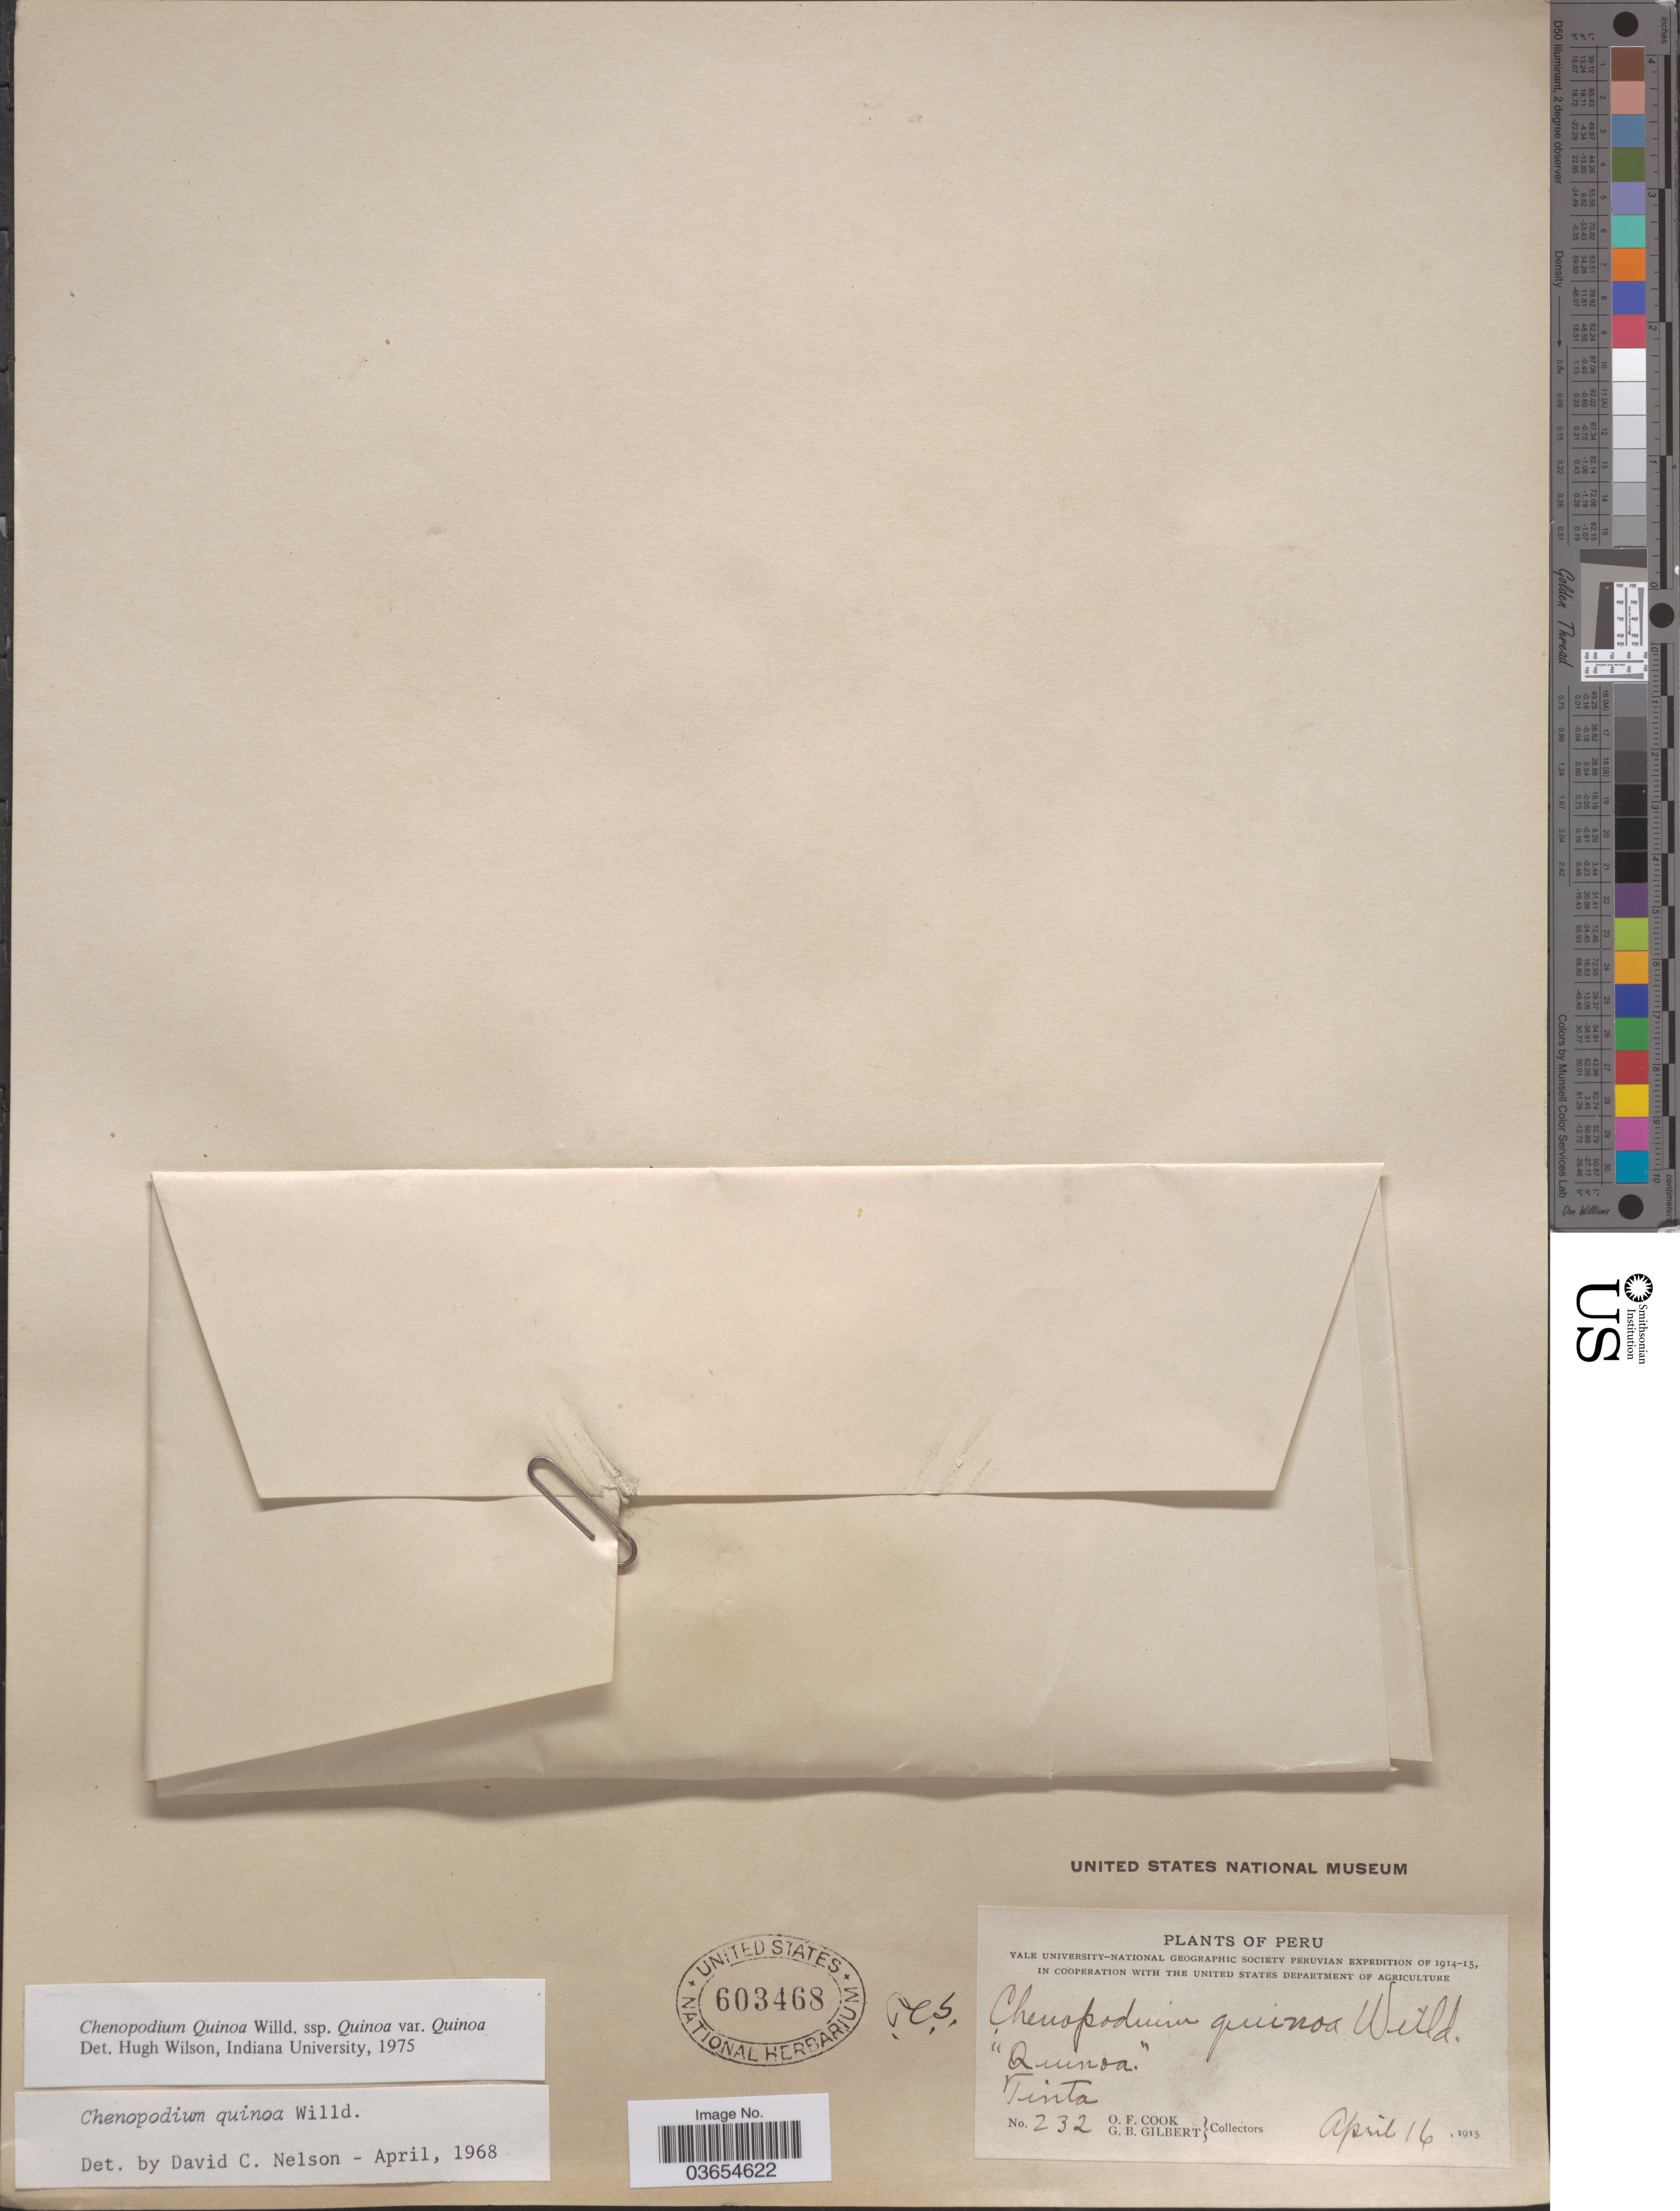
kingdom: Plantae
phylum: Tracheophyta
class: Magnoliopsida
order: Caryophyllales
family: Amaranthaceae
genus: Chenopodium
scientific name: Chenopodium quinoa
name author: Willd.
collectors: O. F. Cook & G. B. Gilbert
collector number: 232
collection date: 1915-04-16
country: Peru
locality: Tinta.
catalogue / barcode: US 603468